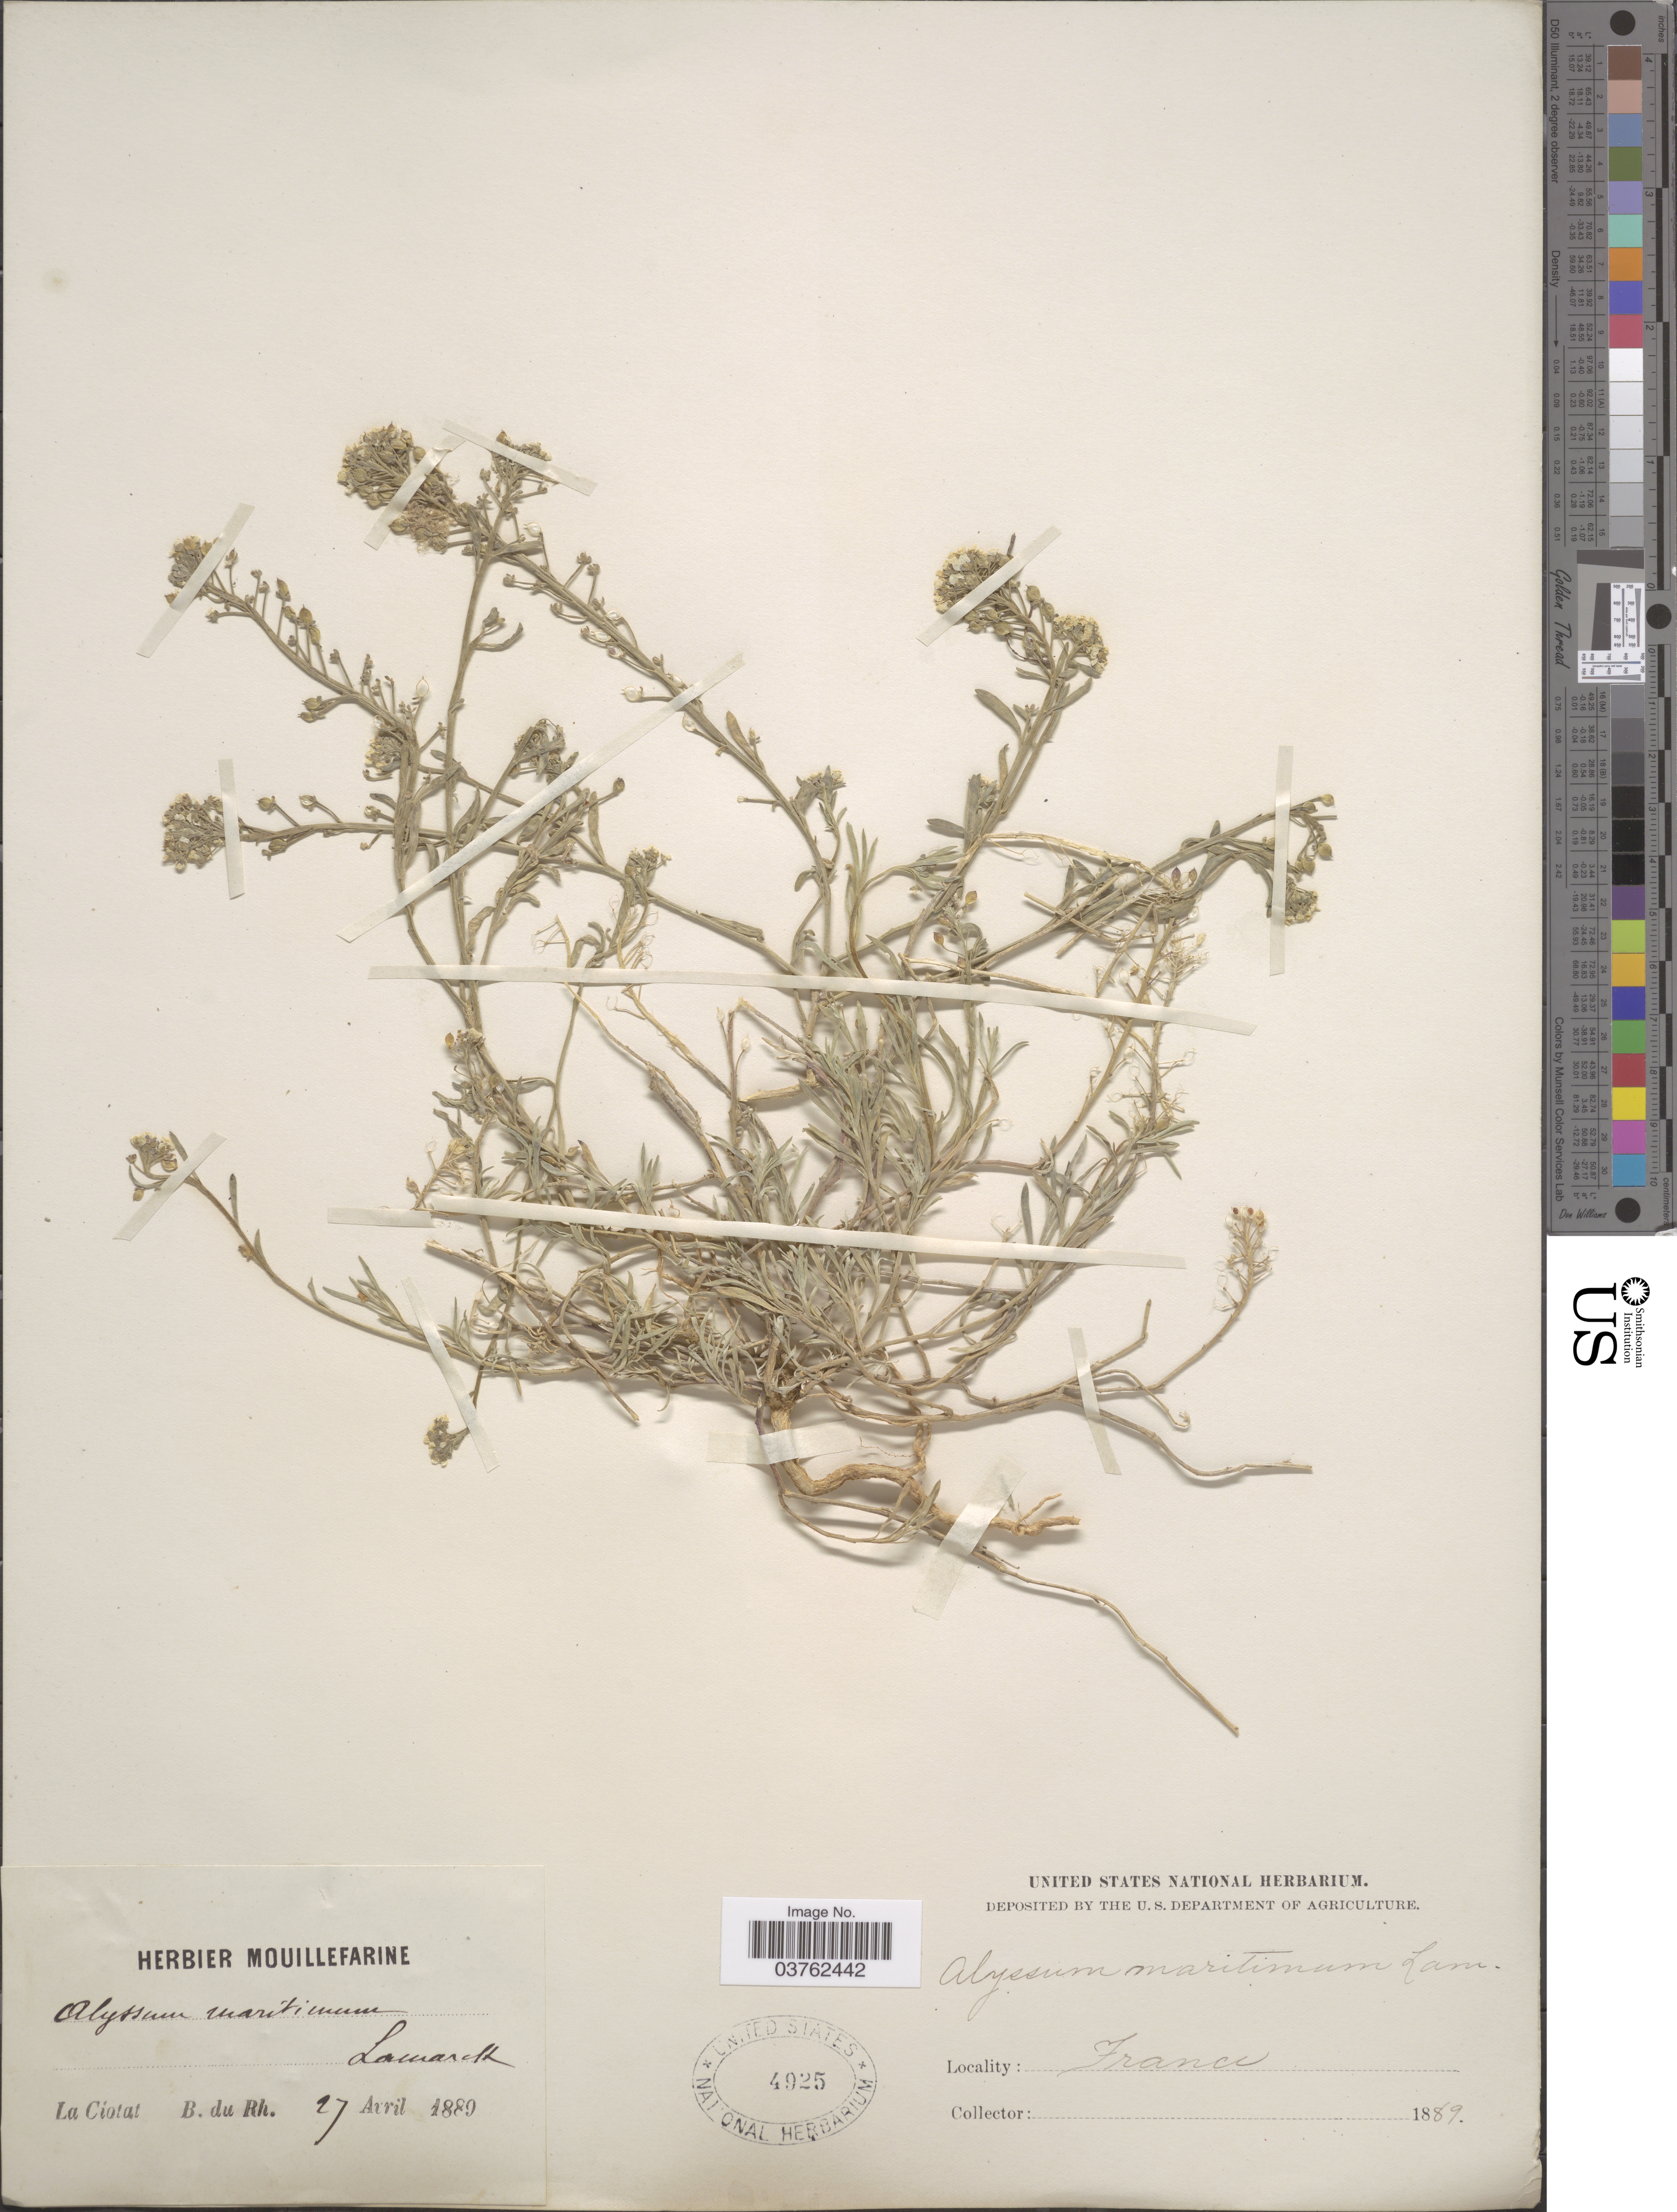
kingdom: Plantae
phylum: Tracheophyta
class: Magnoliopsida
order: Brassicales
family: Brassicaceae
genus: Lobularia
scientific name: Lobularia maritima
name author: (L.) Desv.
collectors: ex herb. Mouillefarine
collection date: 1889-04-27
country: France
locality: La Ciotat. B. du Rh.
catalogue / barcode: US 4925